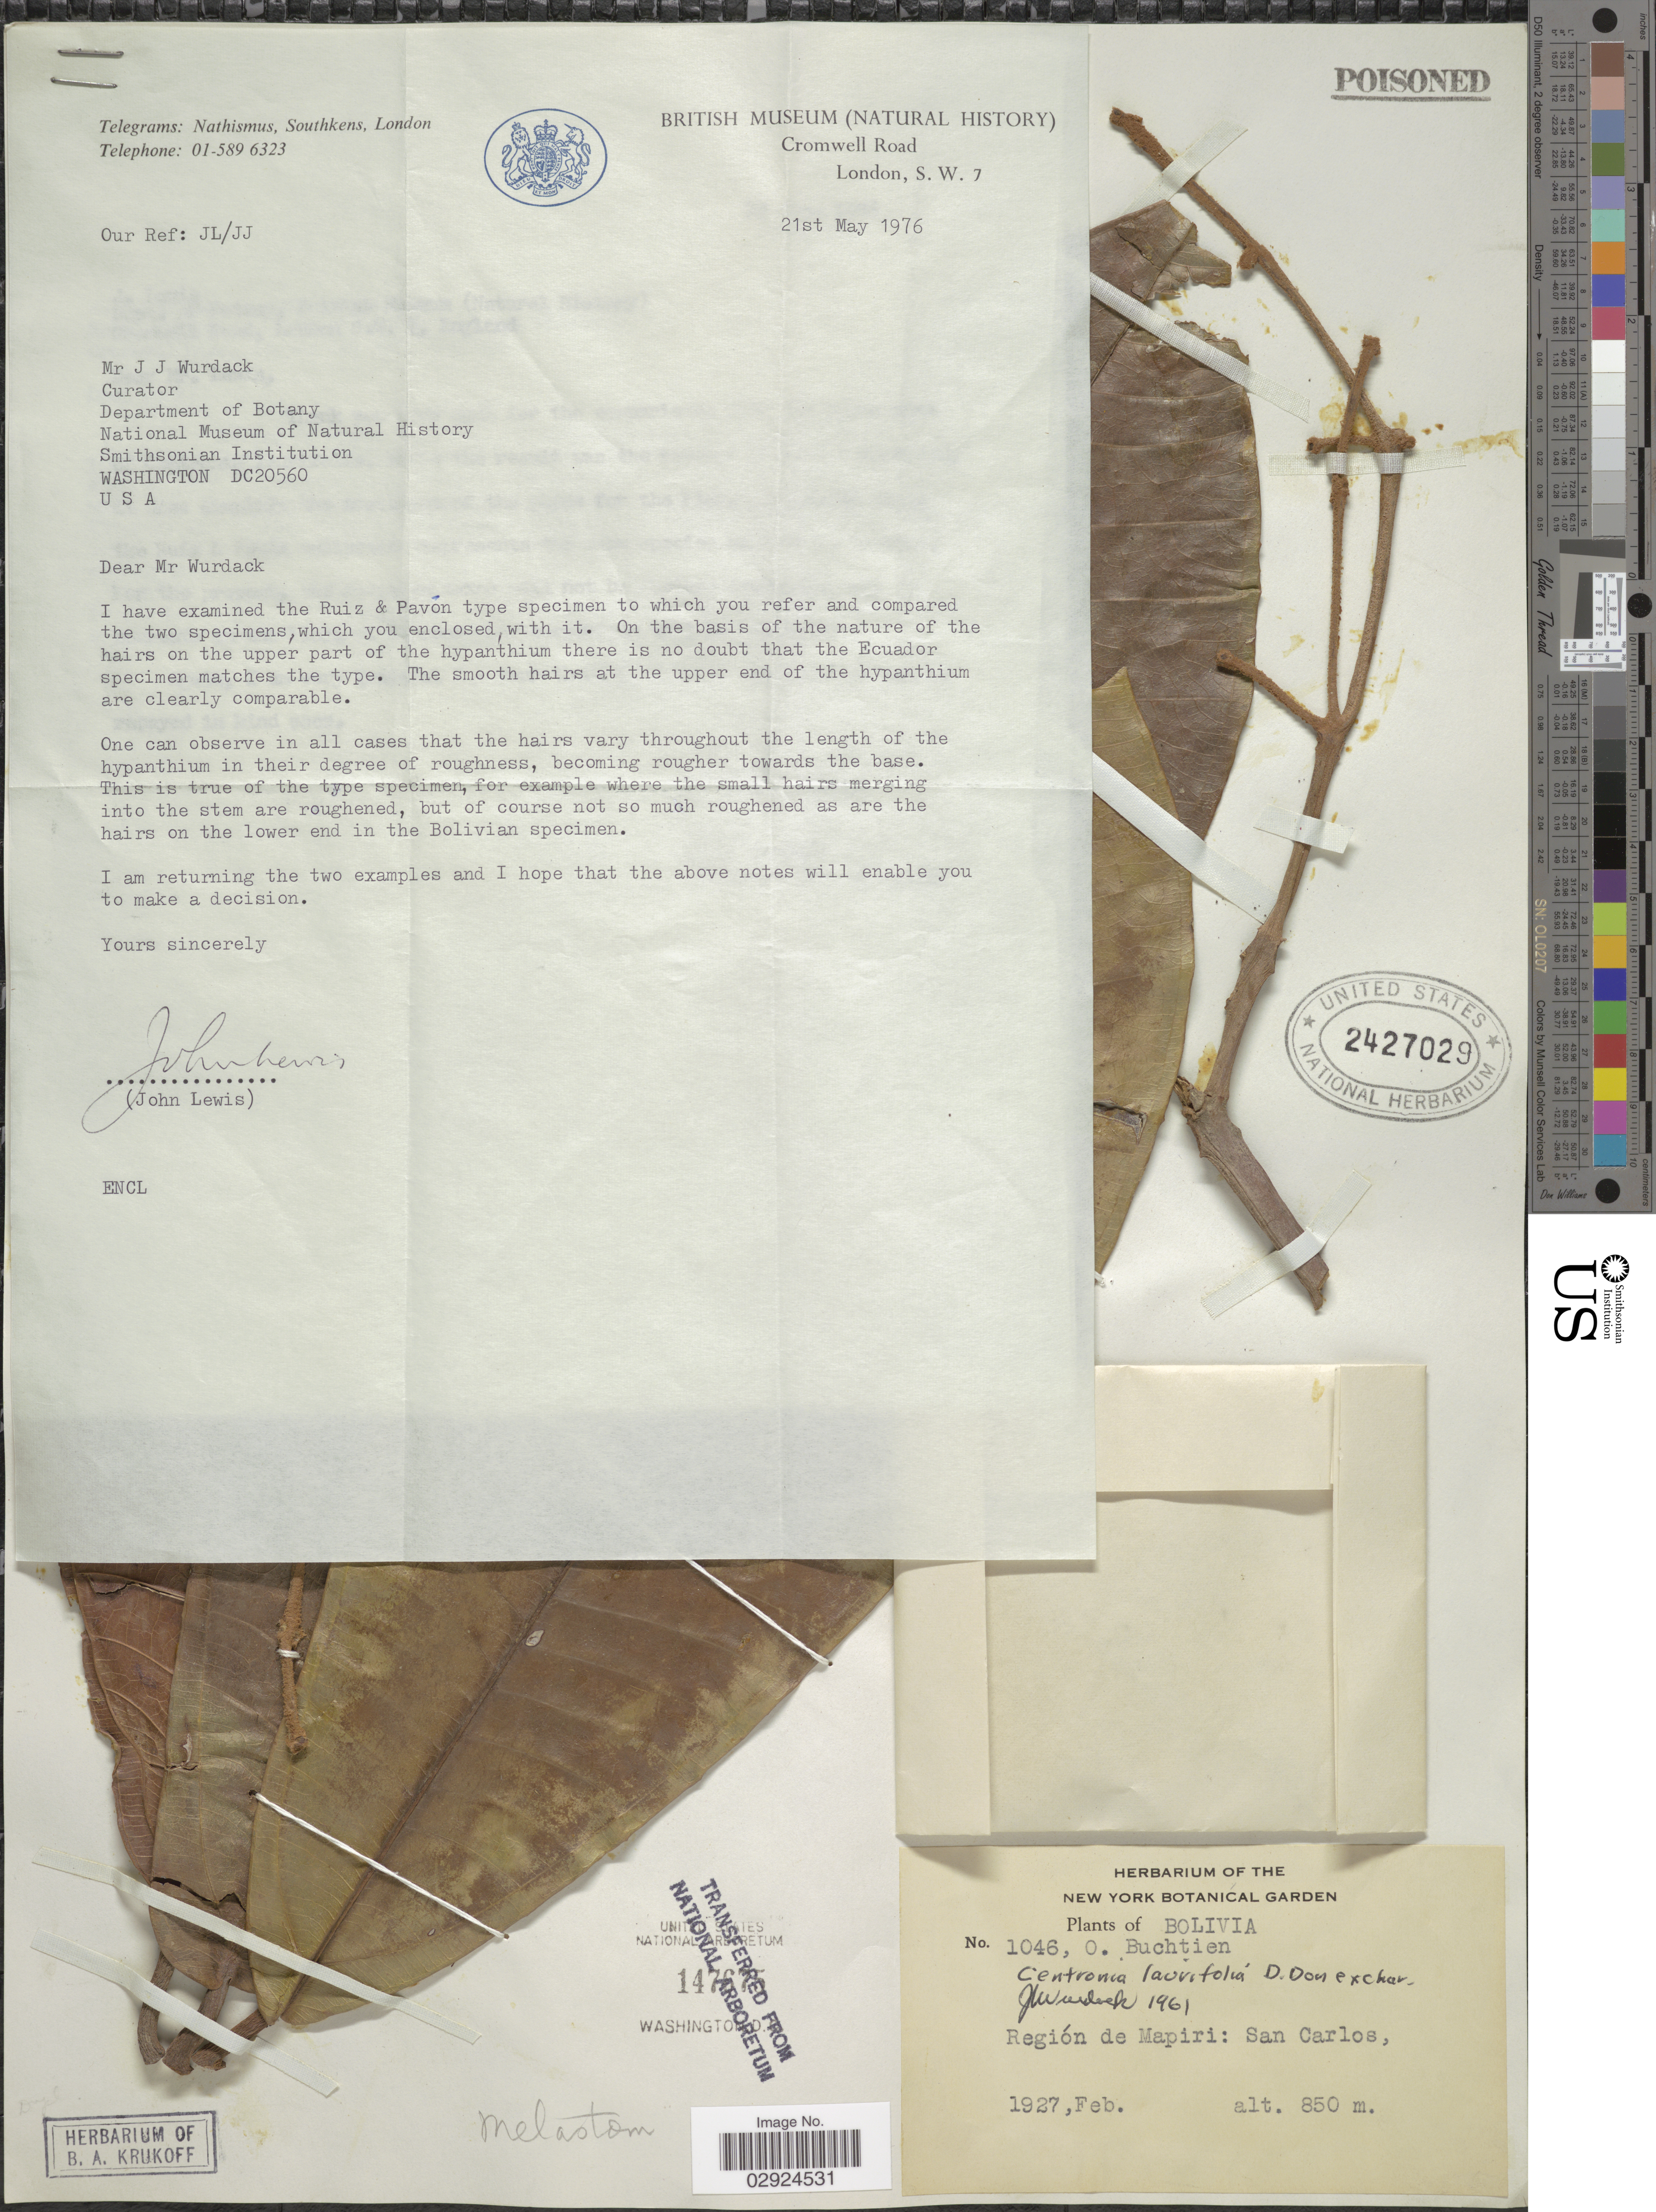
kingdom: Plantae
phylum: Tracheophyta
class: Magnoliopsida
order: Myrtales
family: Melastomataceae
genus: Centronia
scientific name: Centronia laurifolia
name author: D. Don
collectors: O. Buchtien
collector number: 1046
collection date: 1927-02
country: Bolivia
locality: Región de Mapiri: San Carlos.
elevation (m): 850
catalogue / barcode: US 2427029